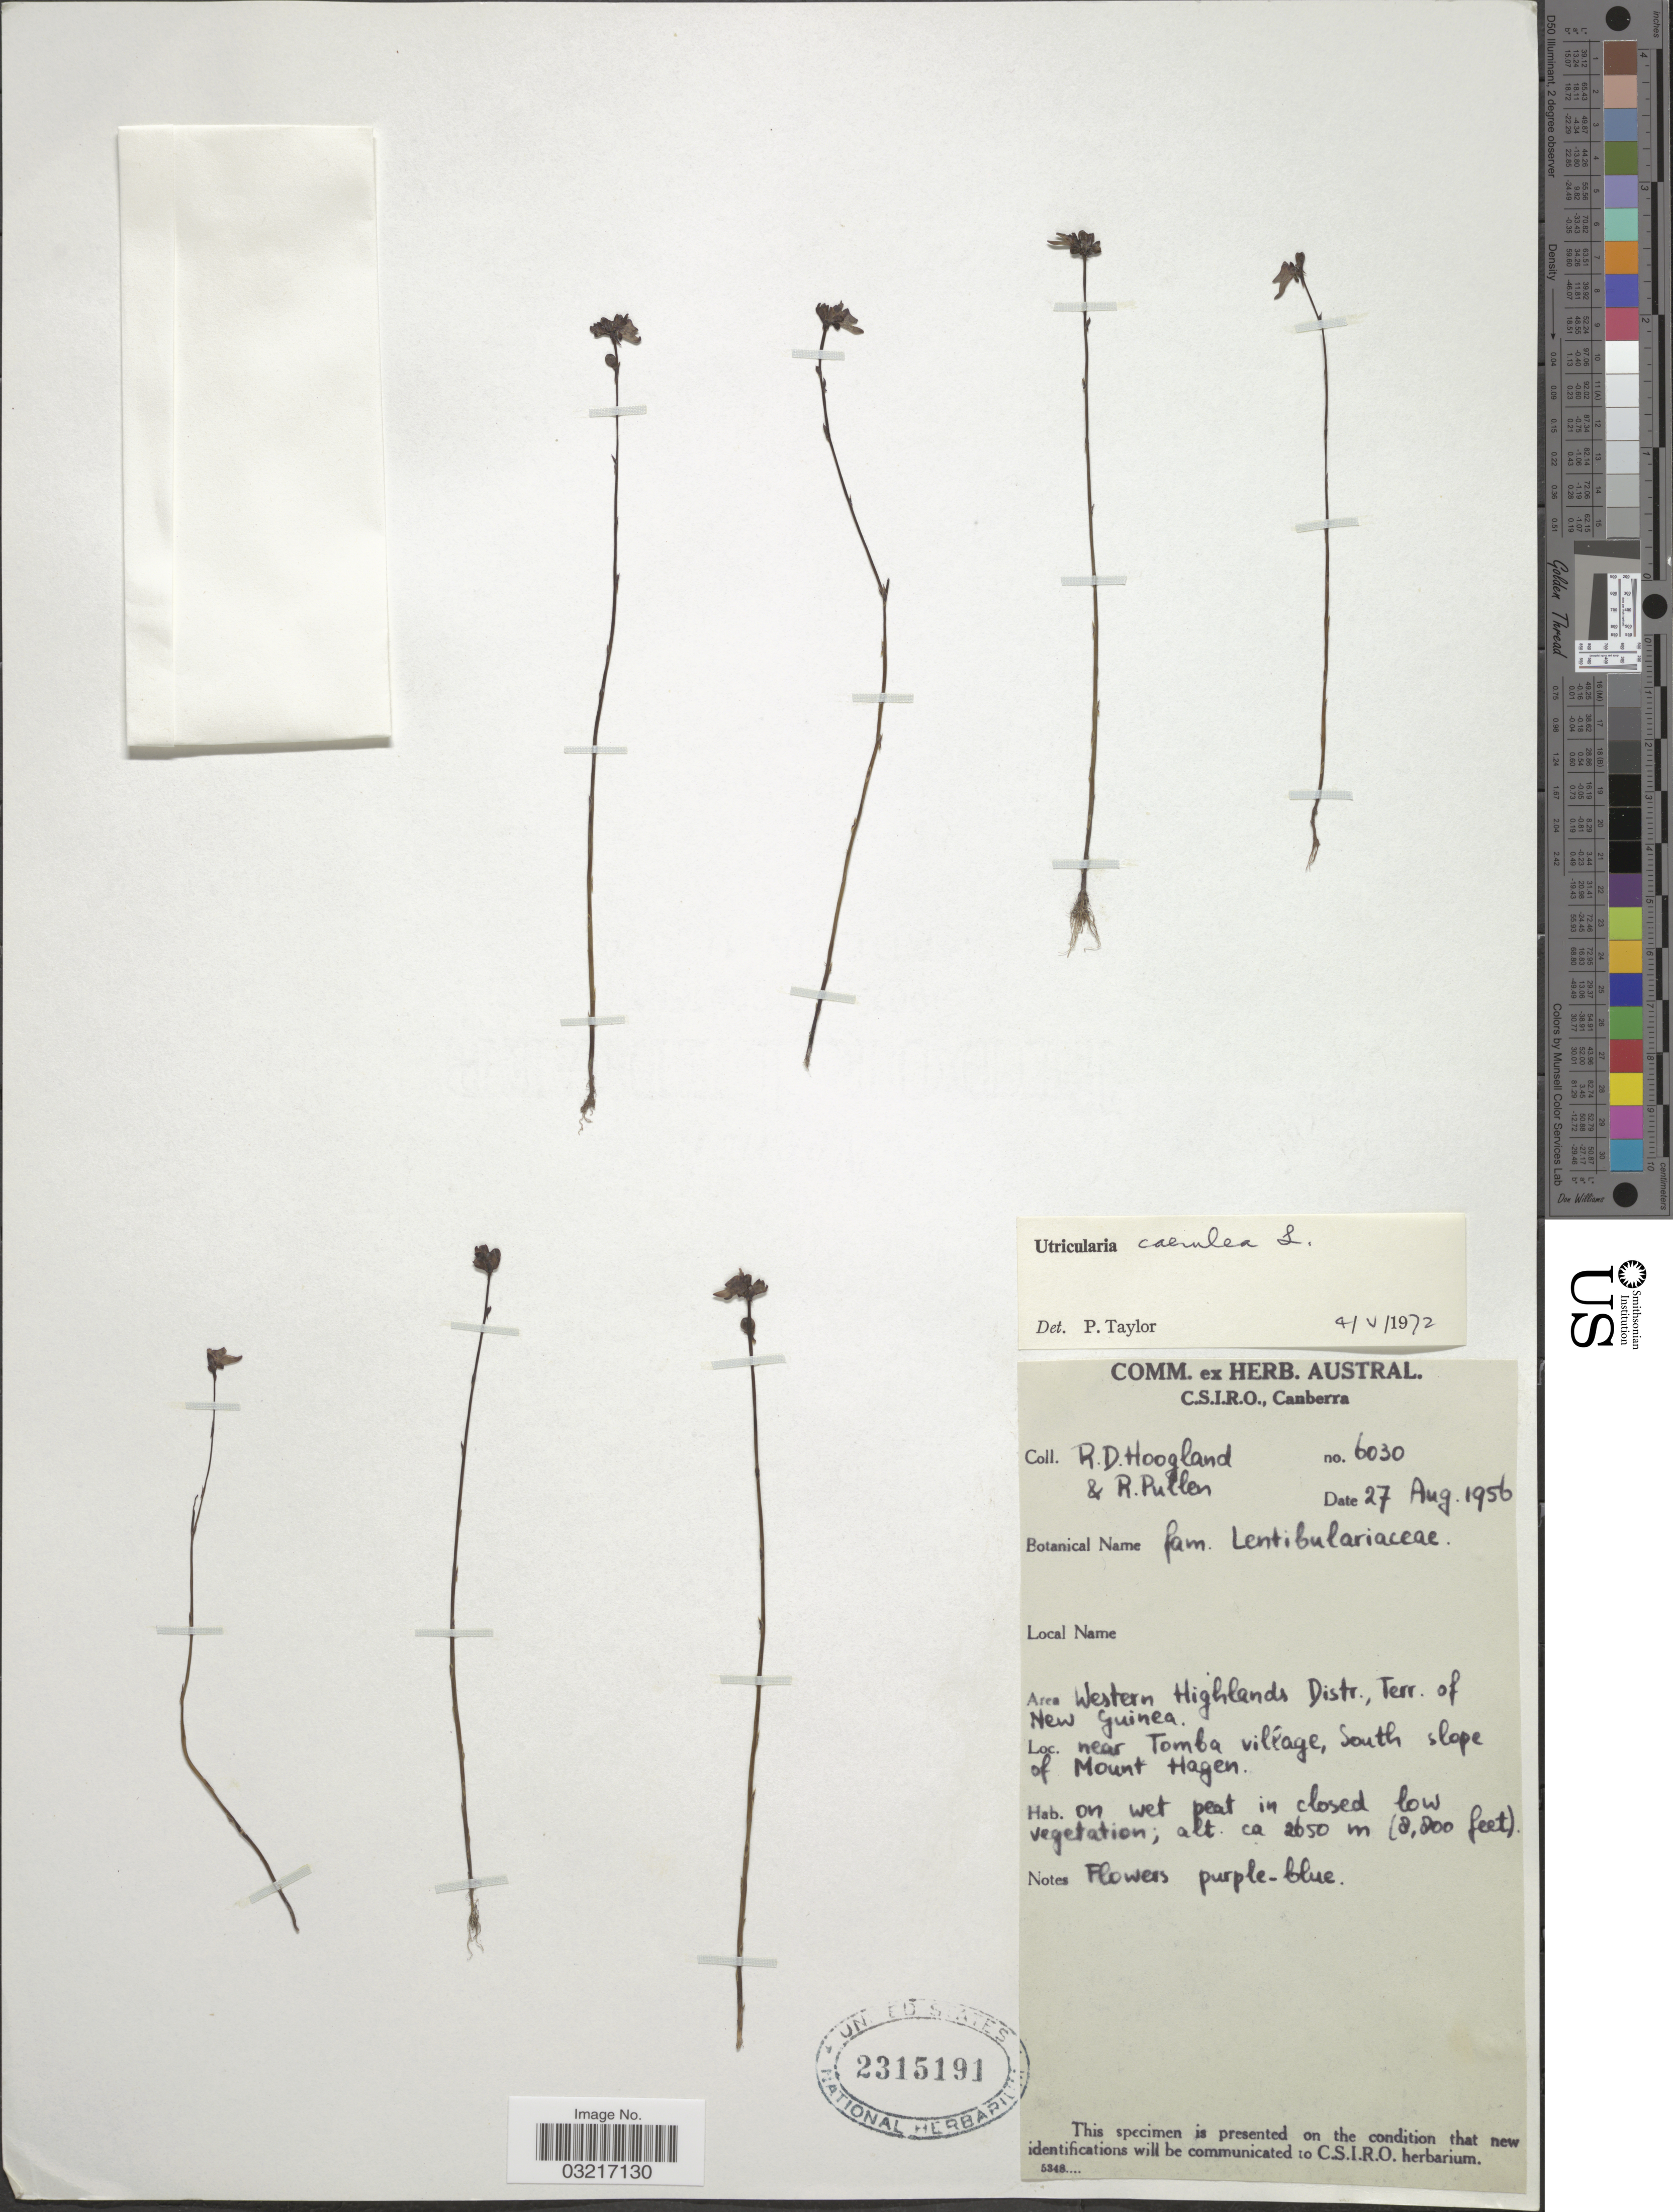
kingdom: Plantae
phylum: Tracheophyta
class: Magnoliopsida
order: Lamiales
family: Lentibulariaceae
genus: Utricularia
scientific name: Utricularia caerulea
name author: L.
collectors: R. D. Hoogland & R. Pullen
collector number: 6030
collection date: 1956-08-27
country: Papua New Guinea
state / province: Western Highlands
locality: Western Highlands Distr. Terr. of New Guinea, near Tomba village, South slope of Mount Hagen.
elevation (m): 2650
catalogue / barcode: US 2315191